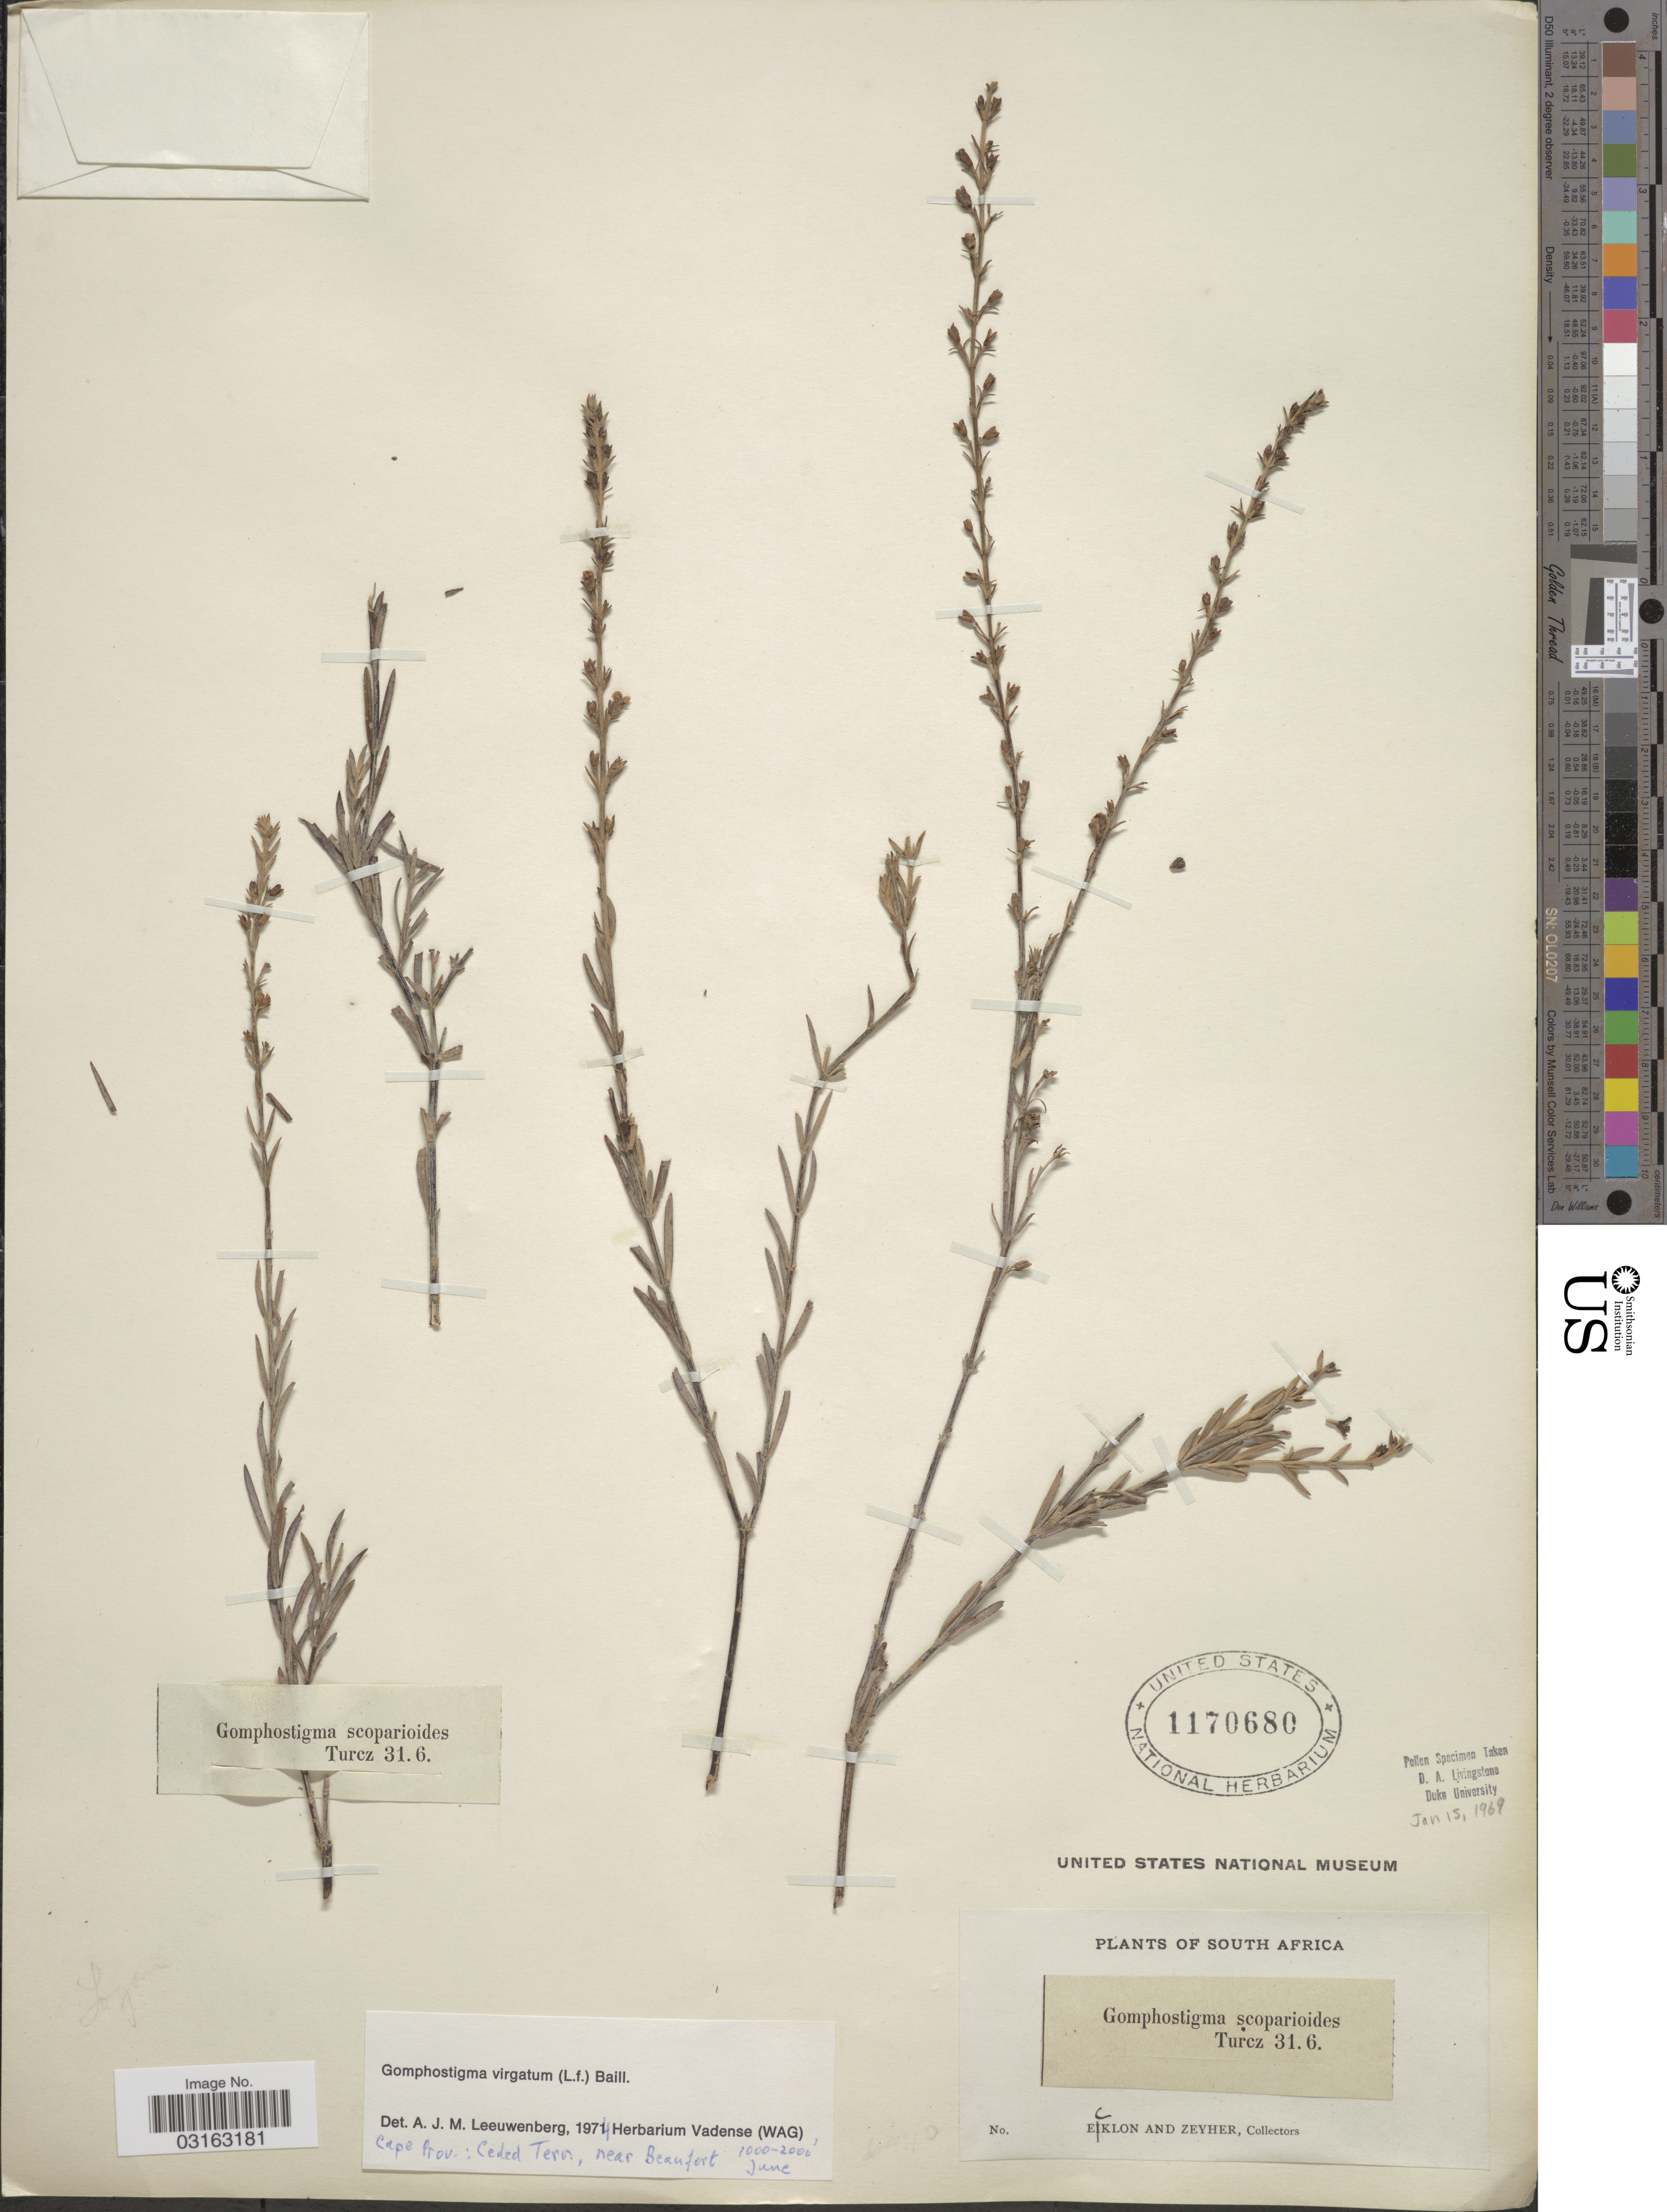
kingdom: Plantae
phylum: Tracheophyta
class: Magnoliopsida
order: Lamiales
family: Scrophulariaceae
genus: Gomphostigma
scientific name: Gomphostigma virgatum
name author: (L. f.) Baill.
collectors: -. Ecklon & -. Zeyher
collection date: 1969-01-15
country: South Africa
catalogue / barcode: US 1170680